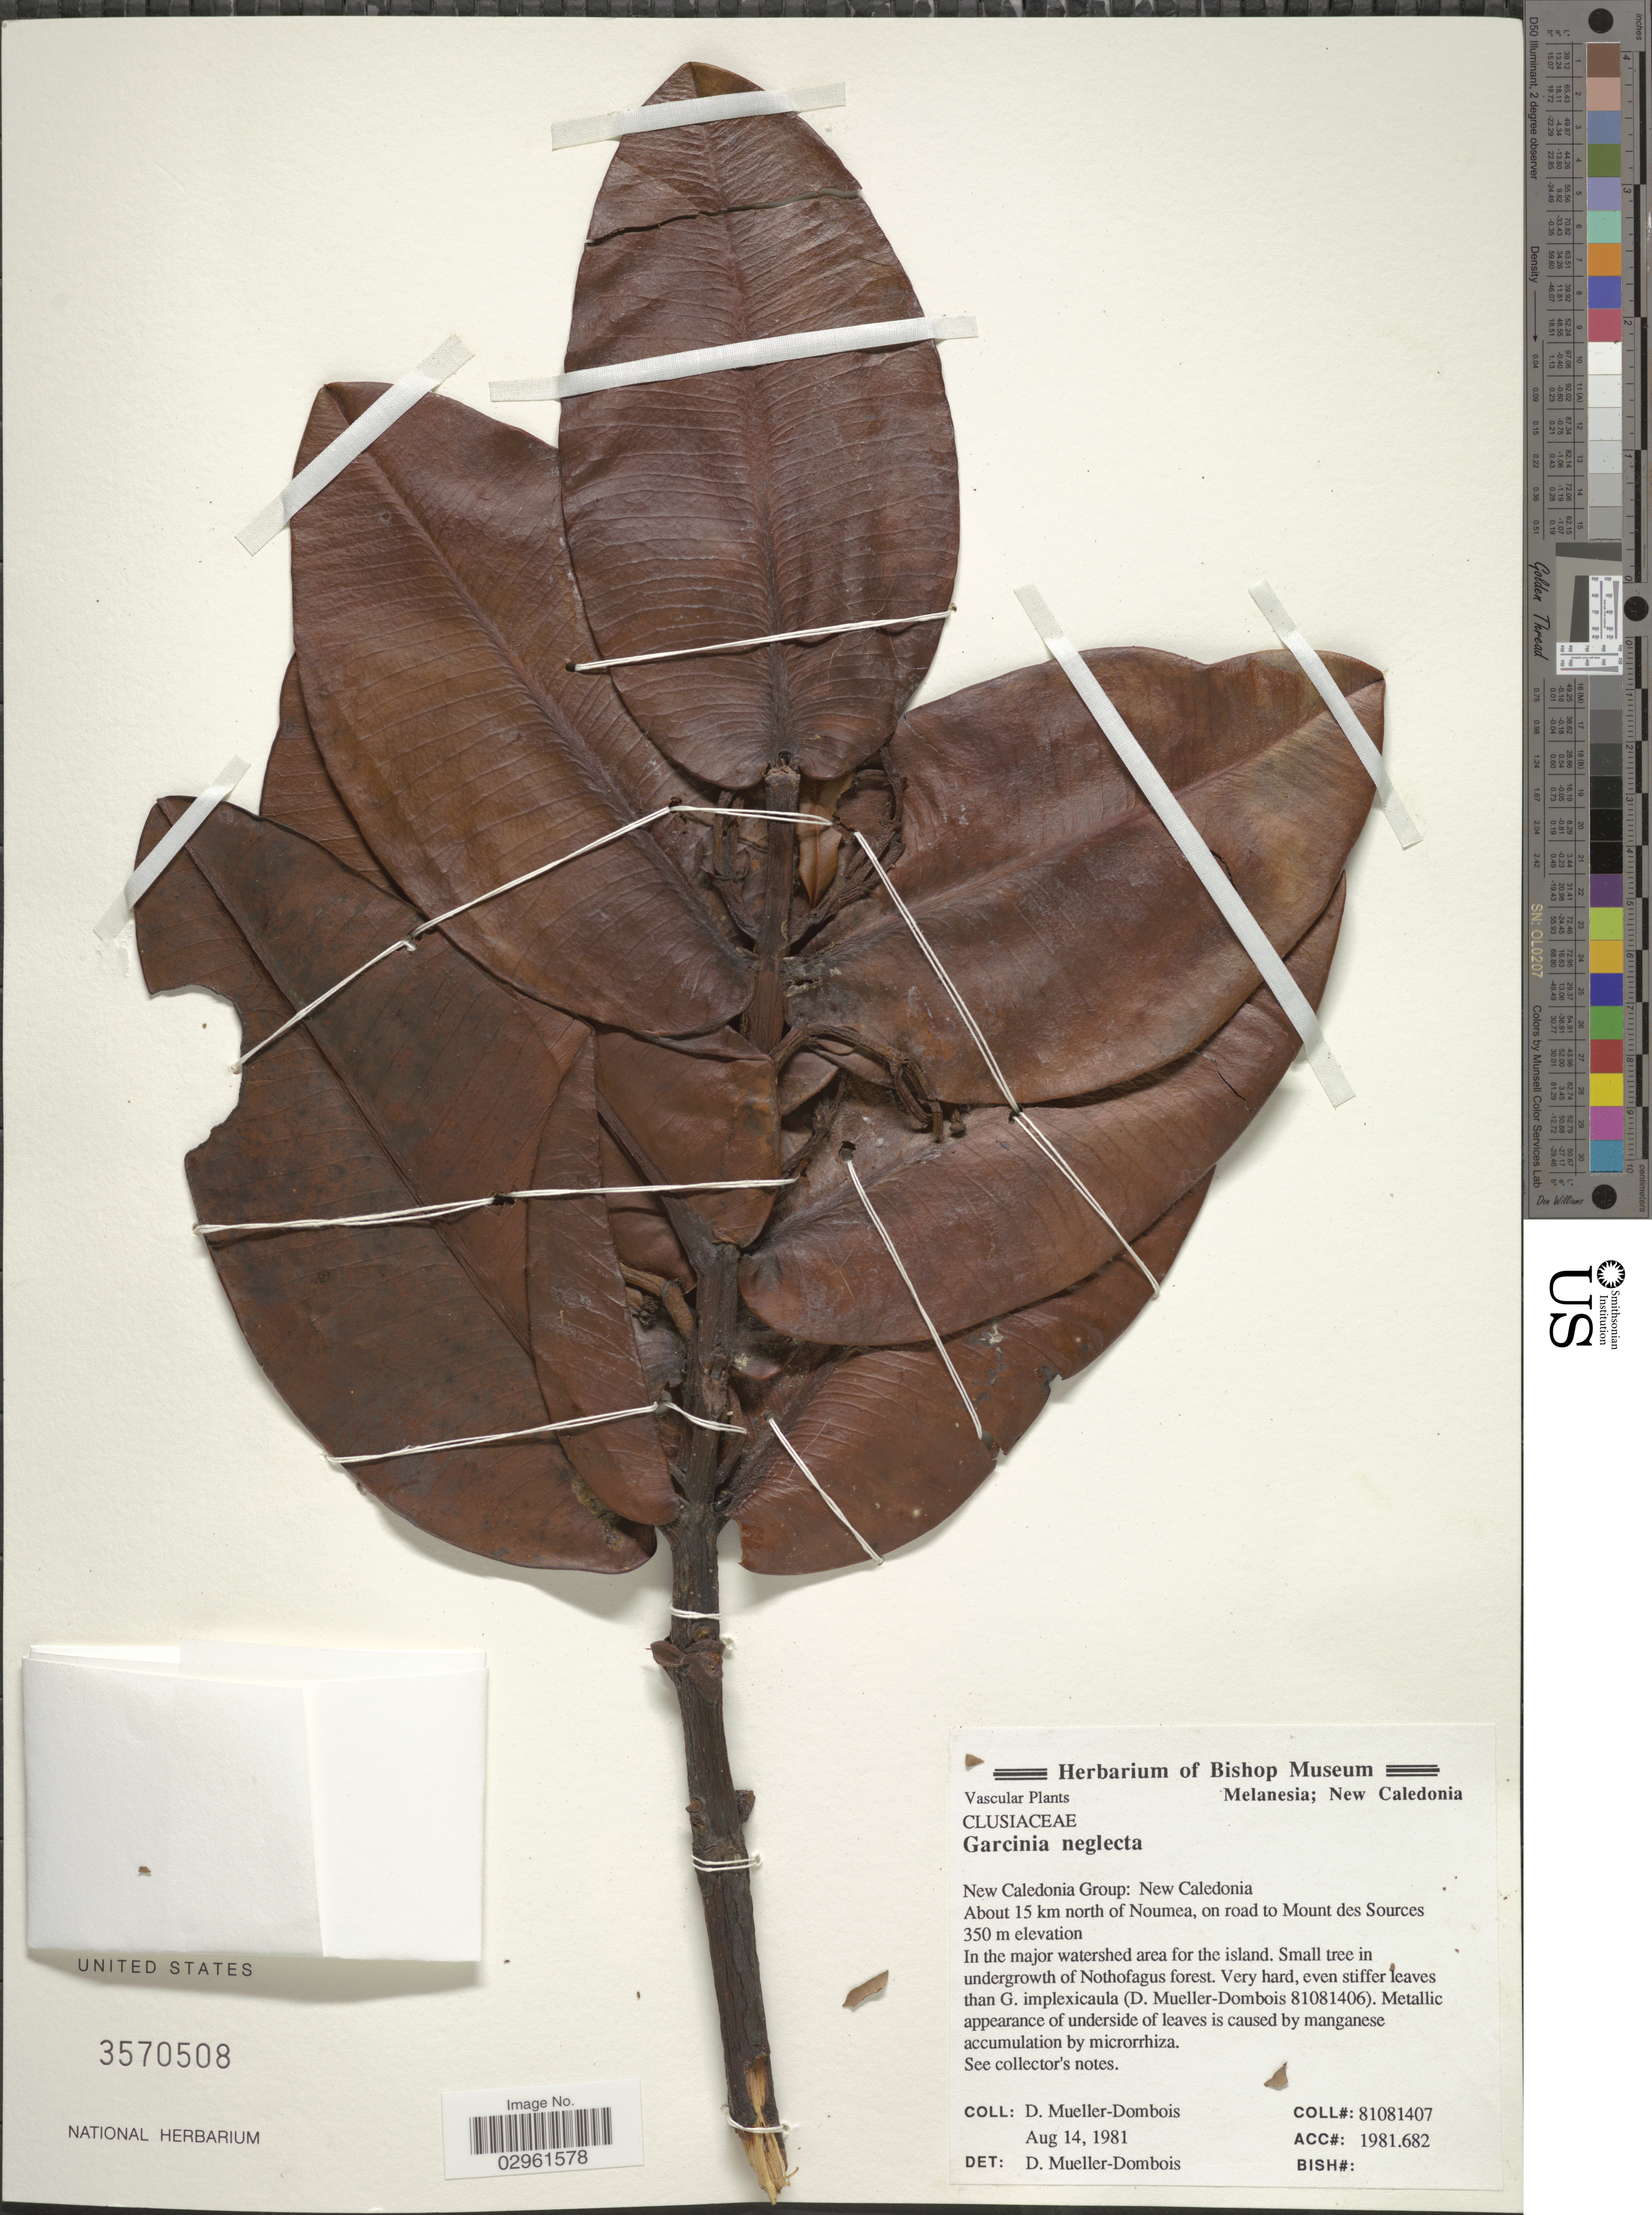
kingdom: Plantae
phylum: Tracheophyta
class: Magnoliopsida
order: Malpighiales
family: Clusiaceae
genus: Garcinia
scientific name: Garcinia neglecta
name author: Vieill.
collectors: D. Mueller-Dombois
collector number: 81081407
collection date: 1981-08-14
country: New Caledonia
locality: New Caledonia Group. About 15 km north of Noumea, on road to Mount des Sources.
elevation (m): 350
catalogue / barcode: US 3570508